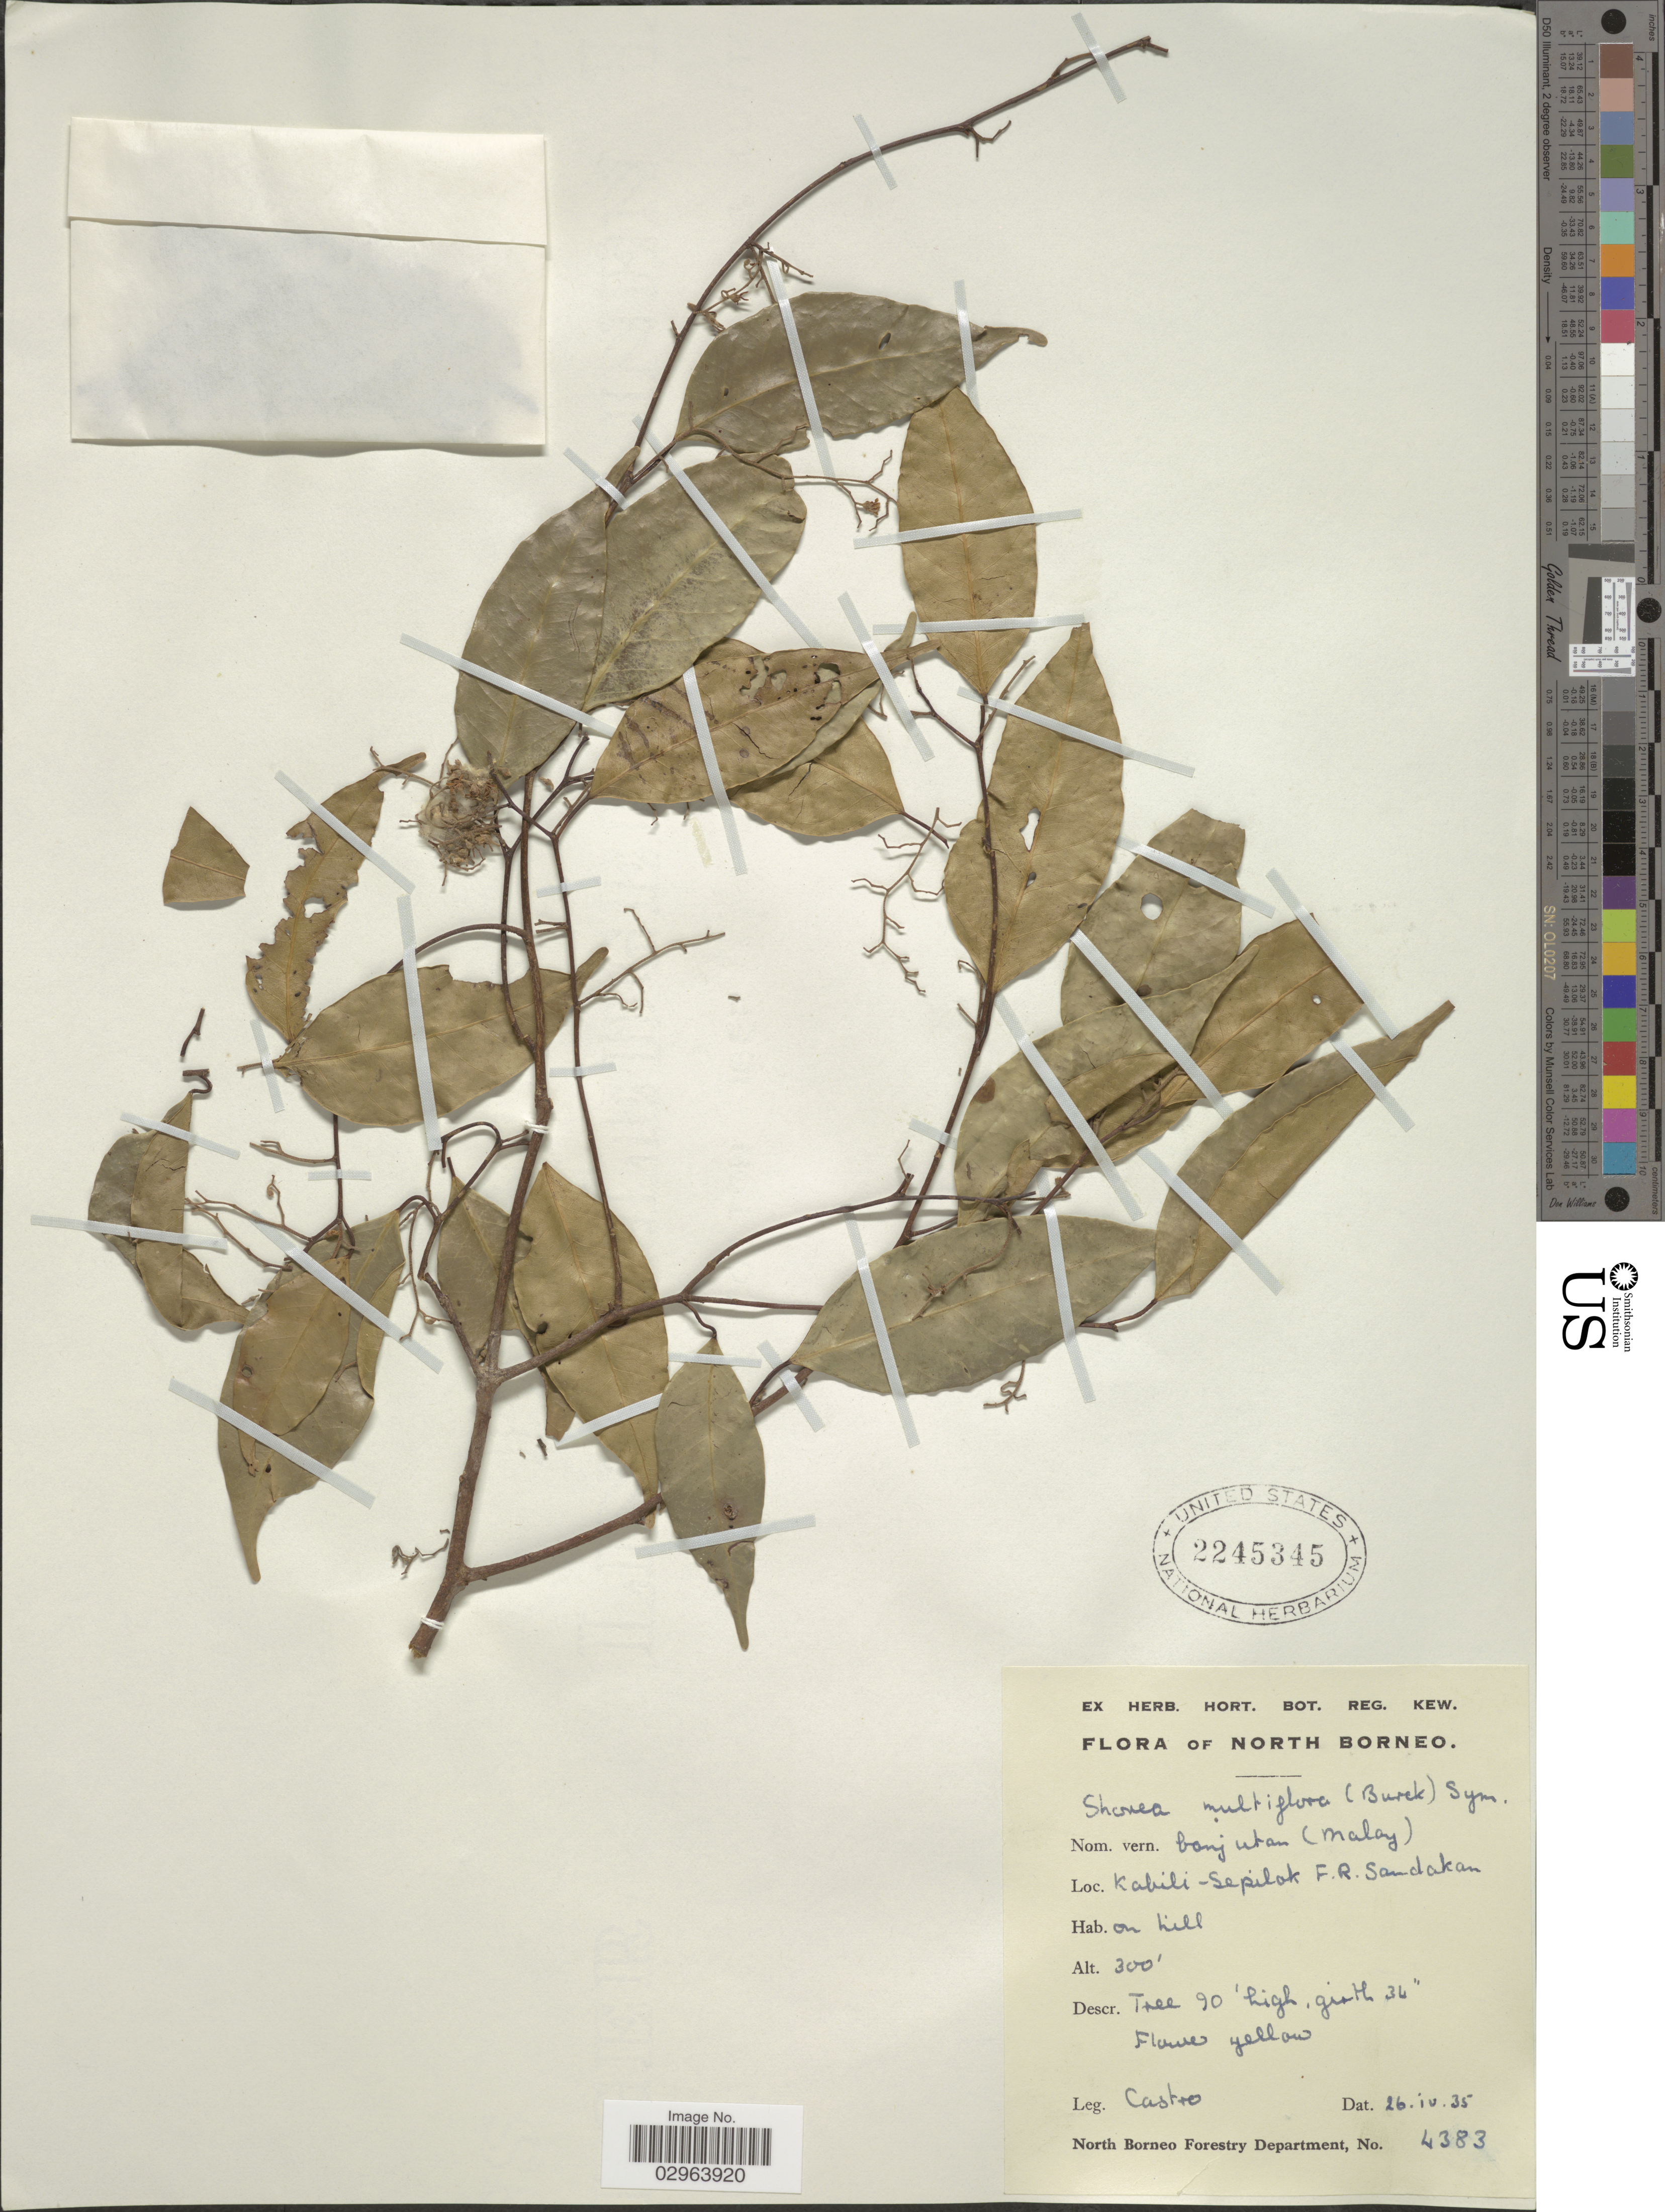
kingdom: Plantae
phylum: Tracheophyta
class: Magnoliopsida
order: Malvales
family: Dipterocarpaceae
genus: Richetia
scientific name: Richetia multiflora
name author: (Burck) P.S. Ashton & J. Heck.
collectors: -. Castro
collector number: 4383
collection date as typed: Transcribed d/m/y: 26/4/35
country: Malaysia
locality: North Borneo, Kabili-Sepilok F.R. Sandakan.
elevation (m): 91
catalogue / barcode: US 2245345